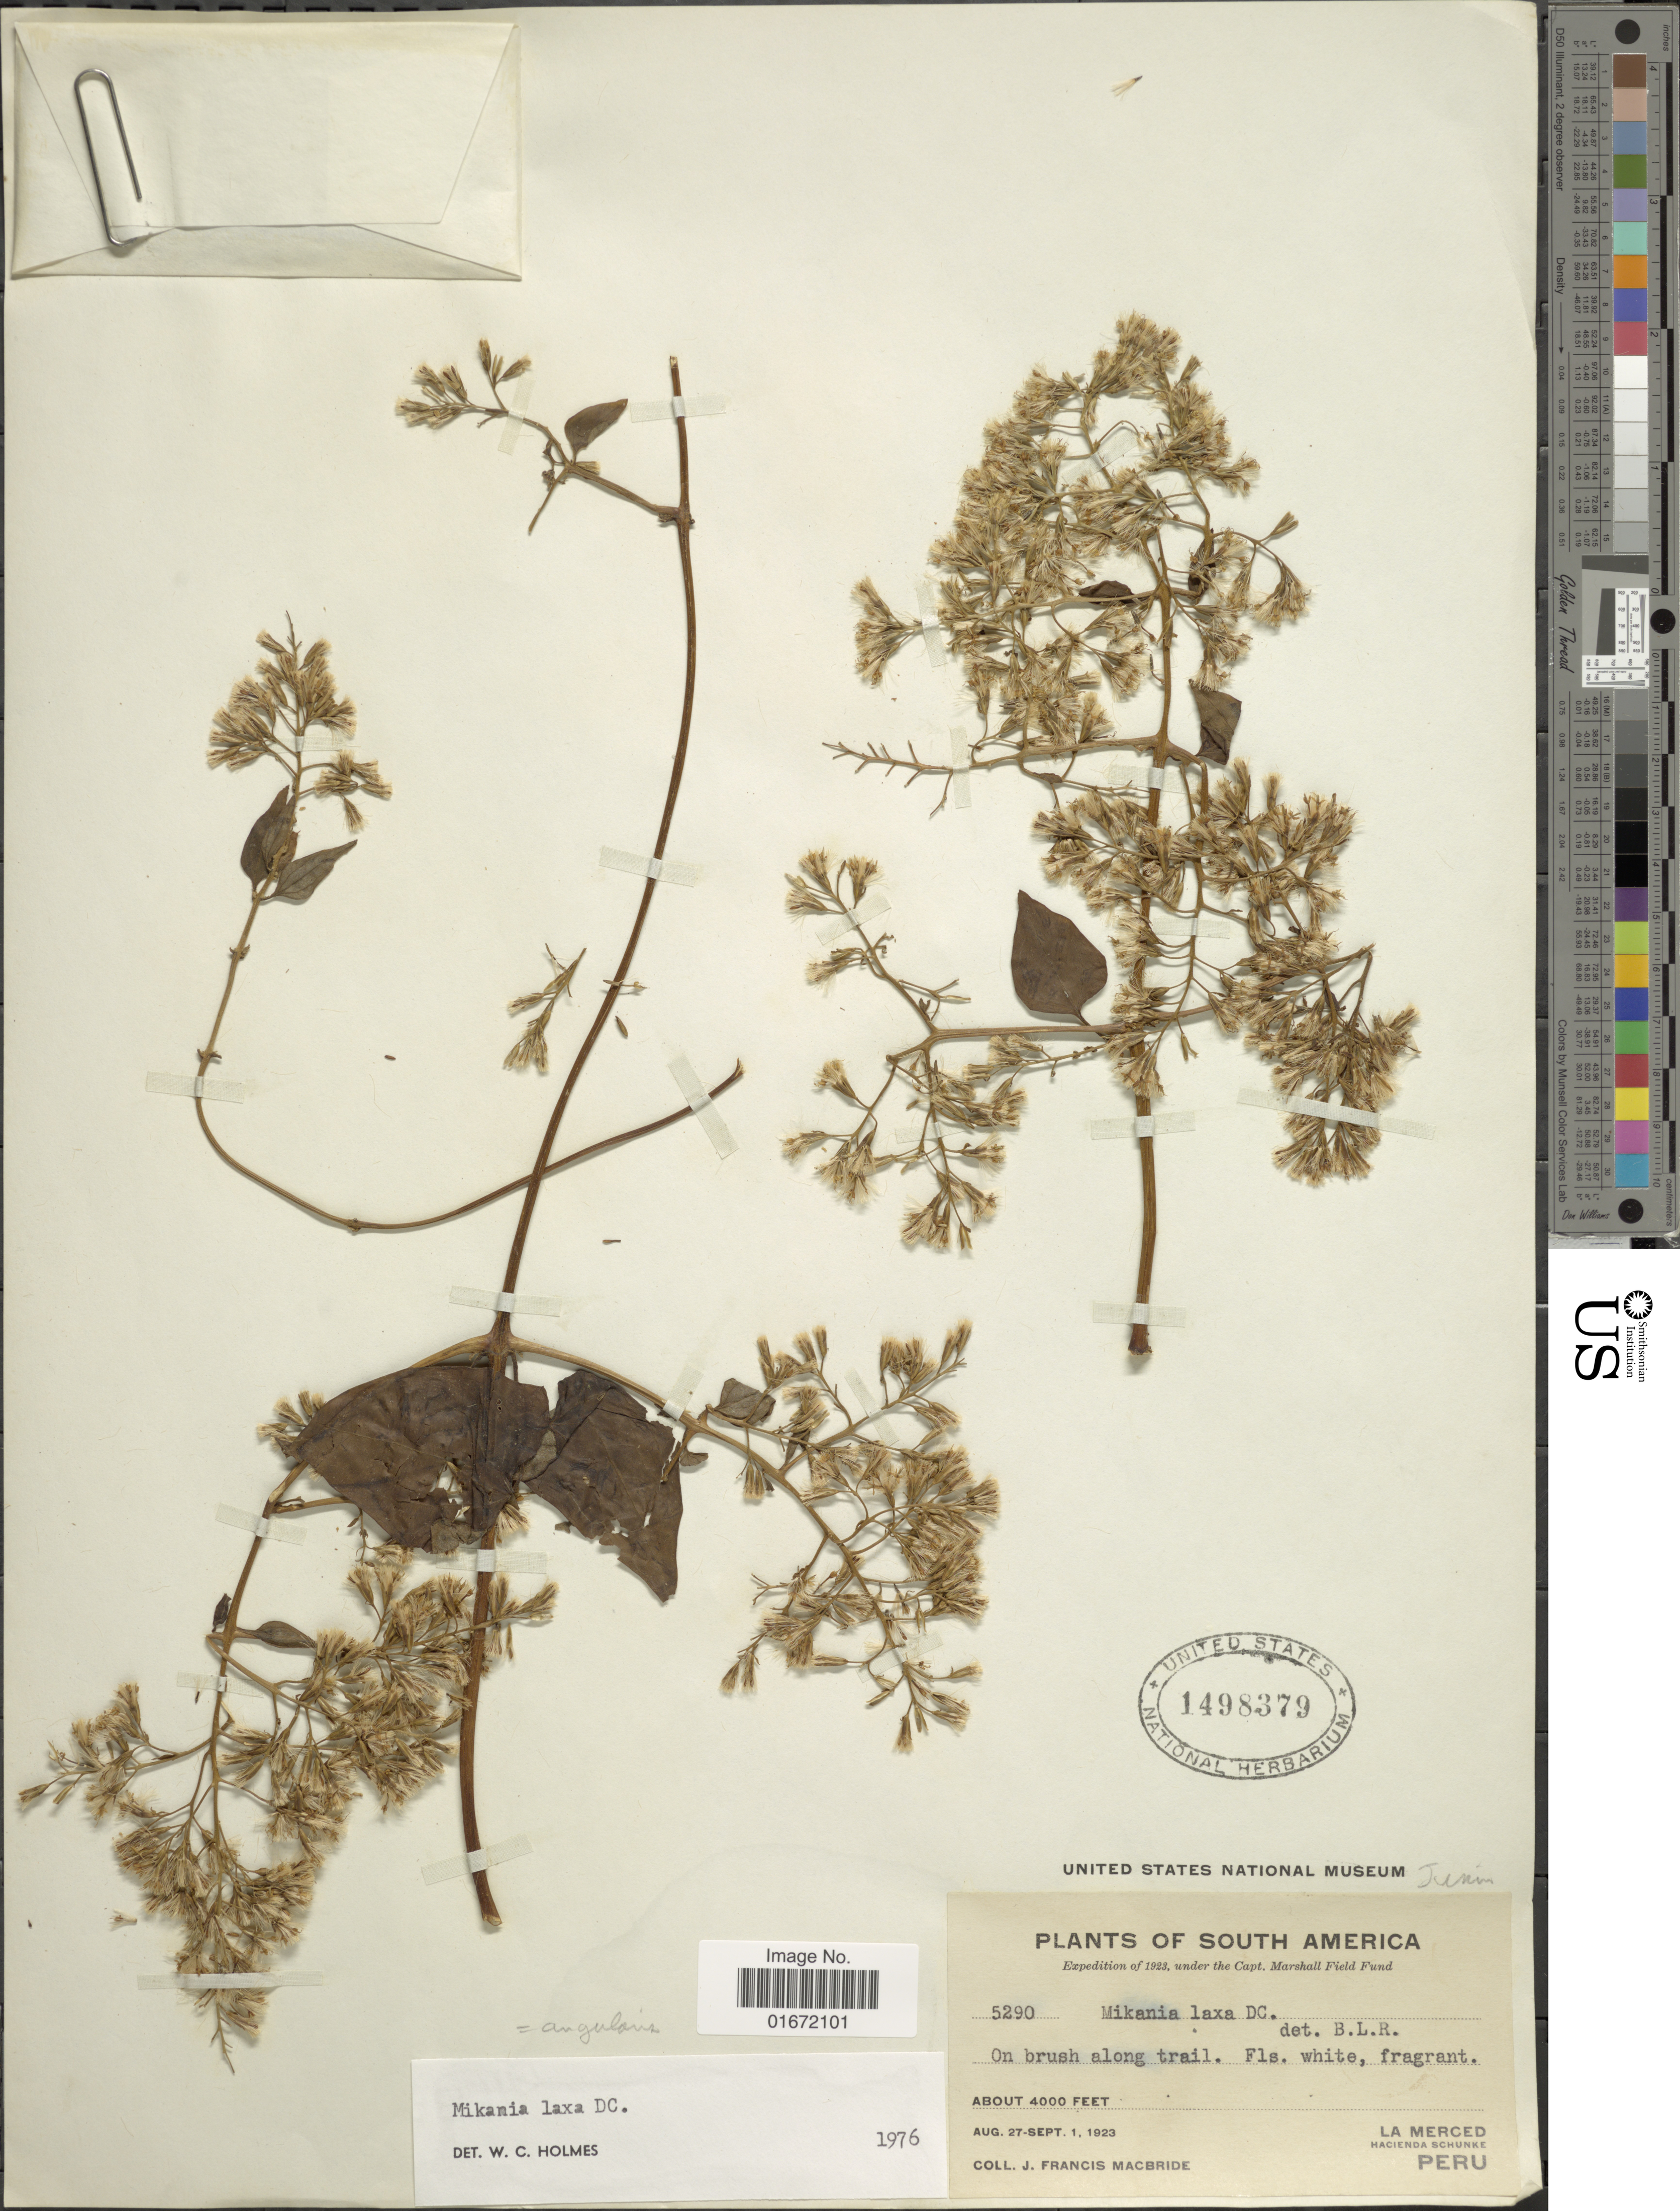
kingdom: Plantae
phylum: Tracheophyta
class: Magnoliopsida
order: Asterales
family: Asteraceae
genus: Mikania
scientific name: Mikania angularis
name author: Humb. & Bonpl.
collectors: J. F. Macbride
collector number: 5290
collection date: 1923-08-27/1923-09-01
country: Peru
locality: On brush along trail. La Merced. Hacienda Schunke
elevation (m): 1219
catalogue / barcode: US 1498379